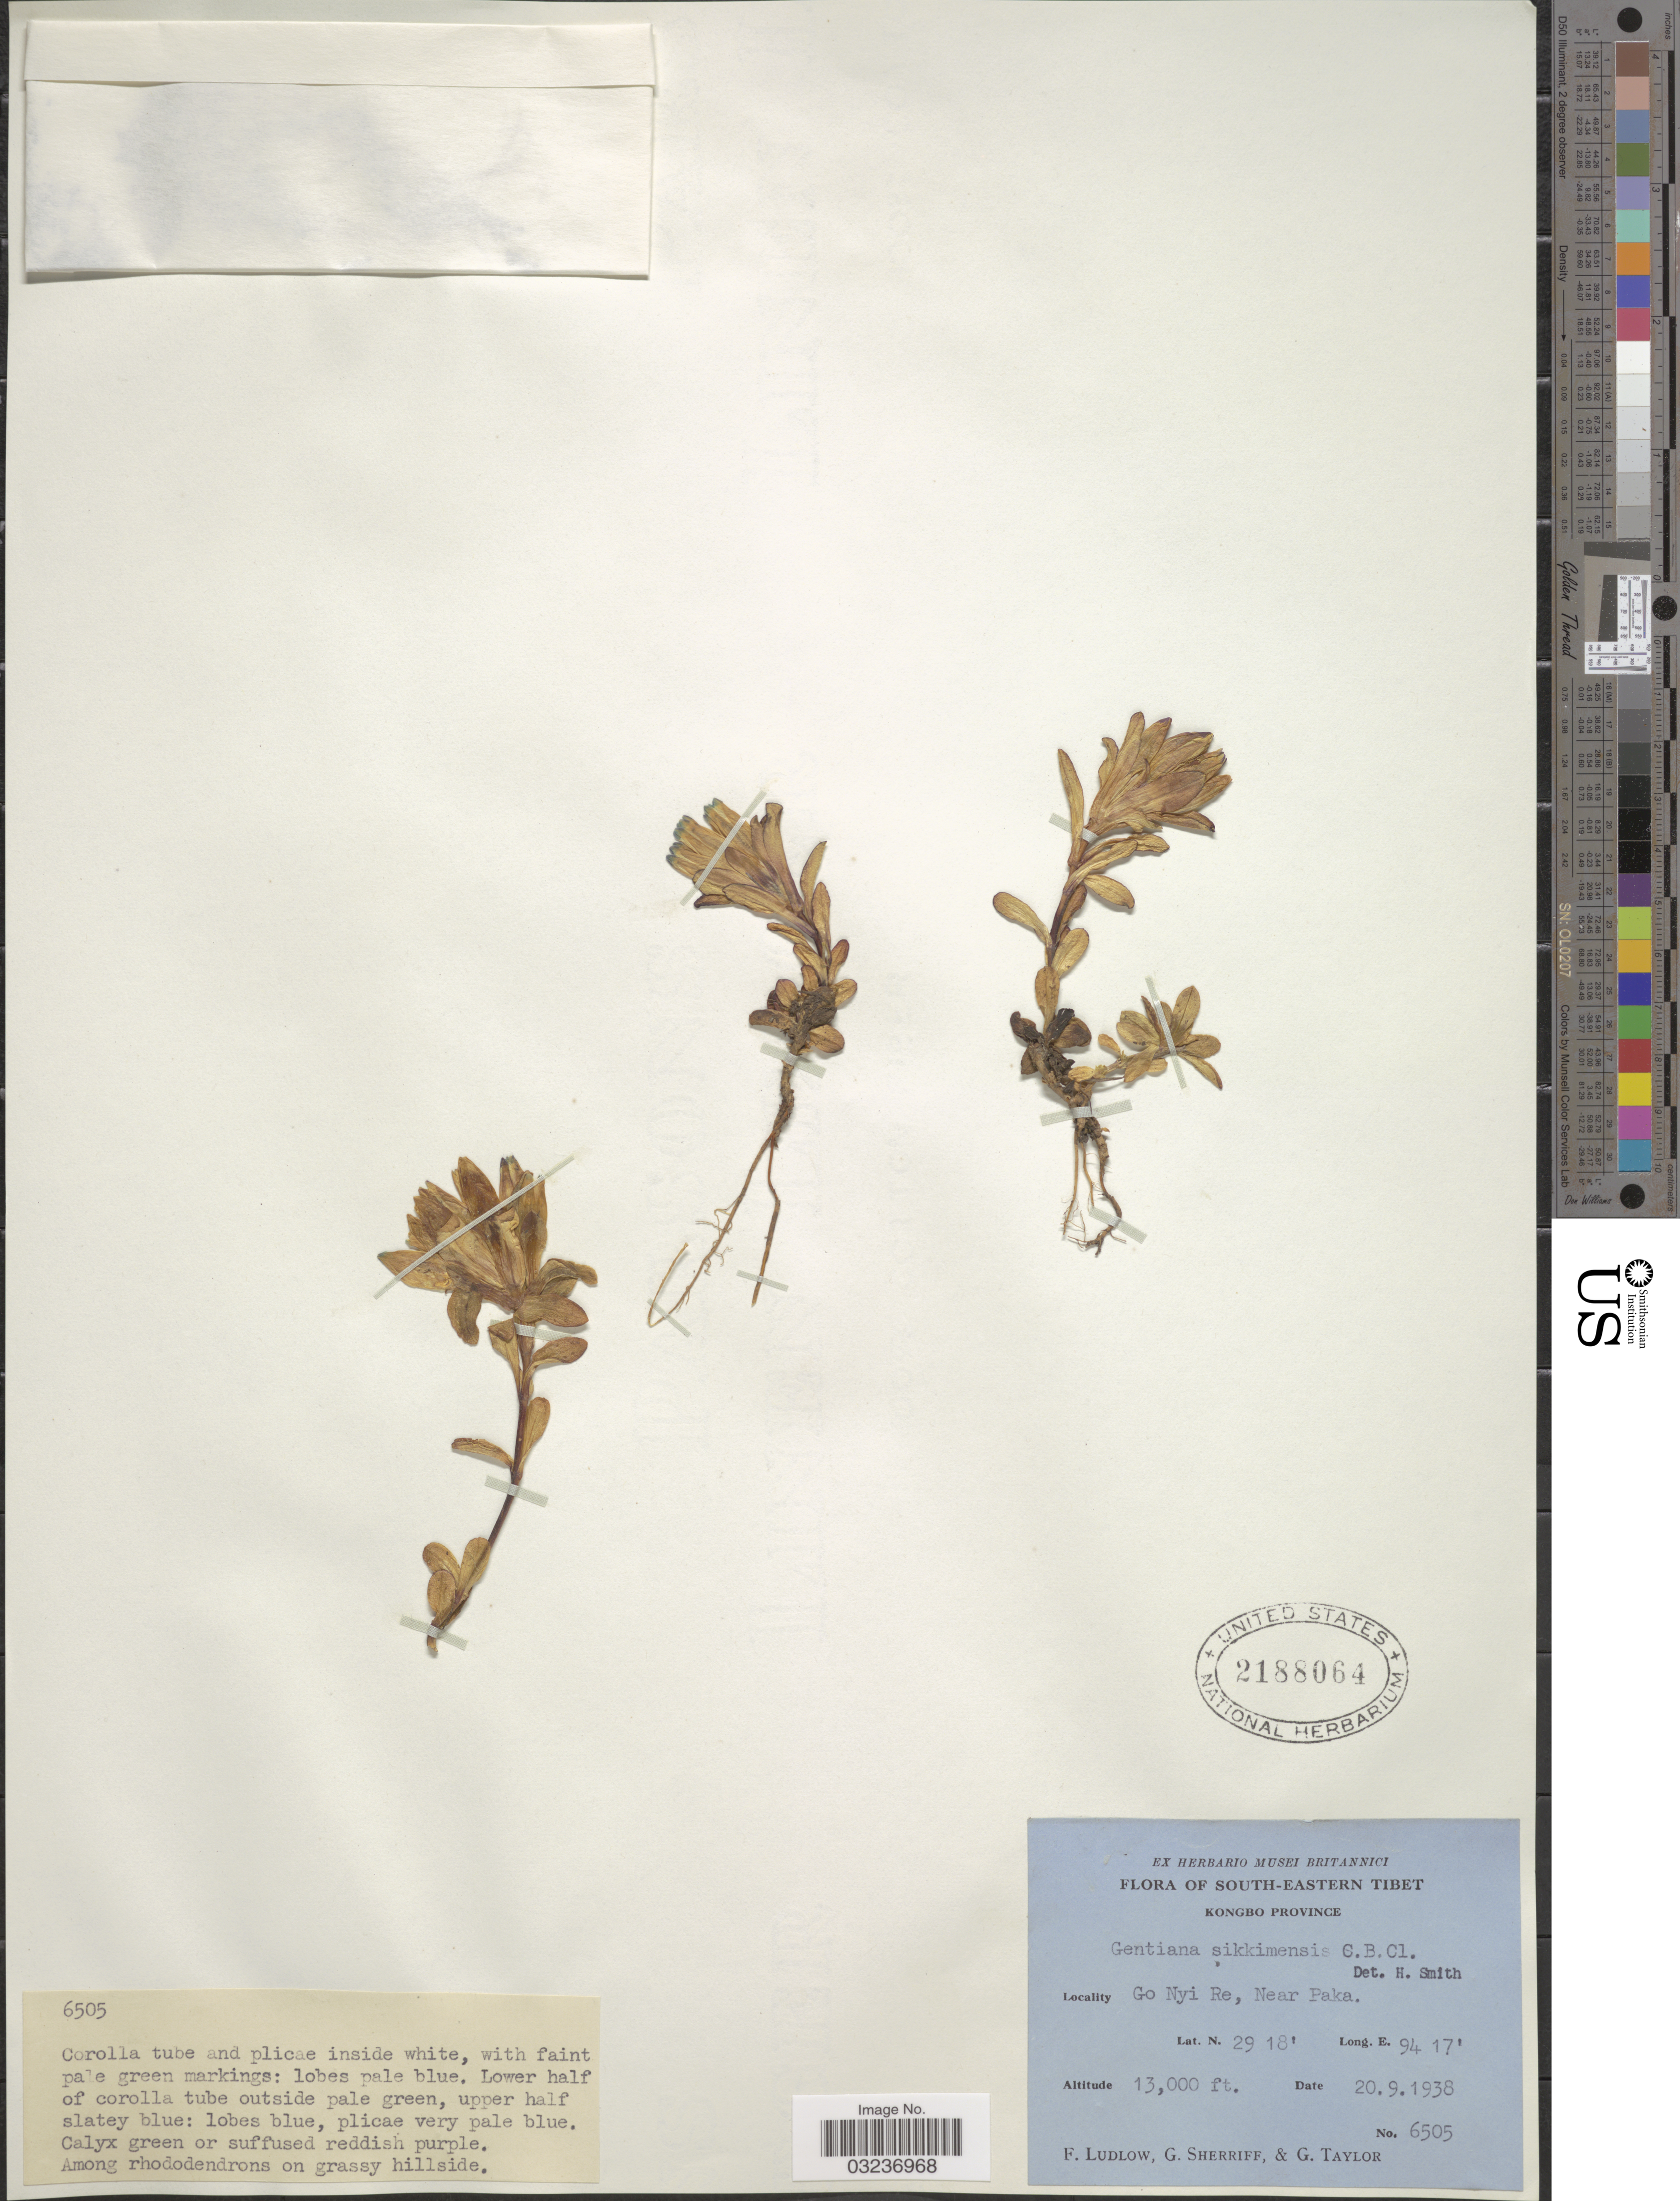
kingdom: Plantae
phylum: Tracheophyta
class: Magnoliopsida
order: Gentianales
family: Gentianaceae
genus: Gentiana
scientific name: Gentiana sikkimensis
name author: C.B. Clarke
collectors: F. Ludlow, G. Sherriff & G. Taylor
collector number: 6505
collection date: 1938-09-20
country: China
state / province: Xizang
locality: South-Eastern Tibet, Kongbo Province, Go Nyi Re, Near Paka.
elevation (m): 3962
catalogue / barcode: US 2188064